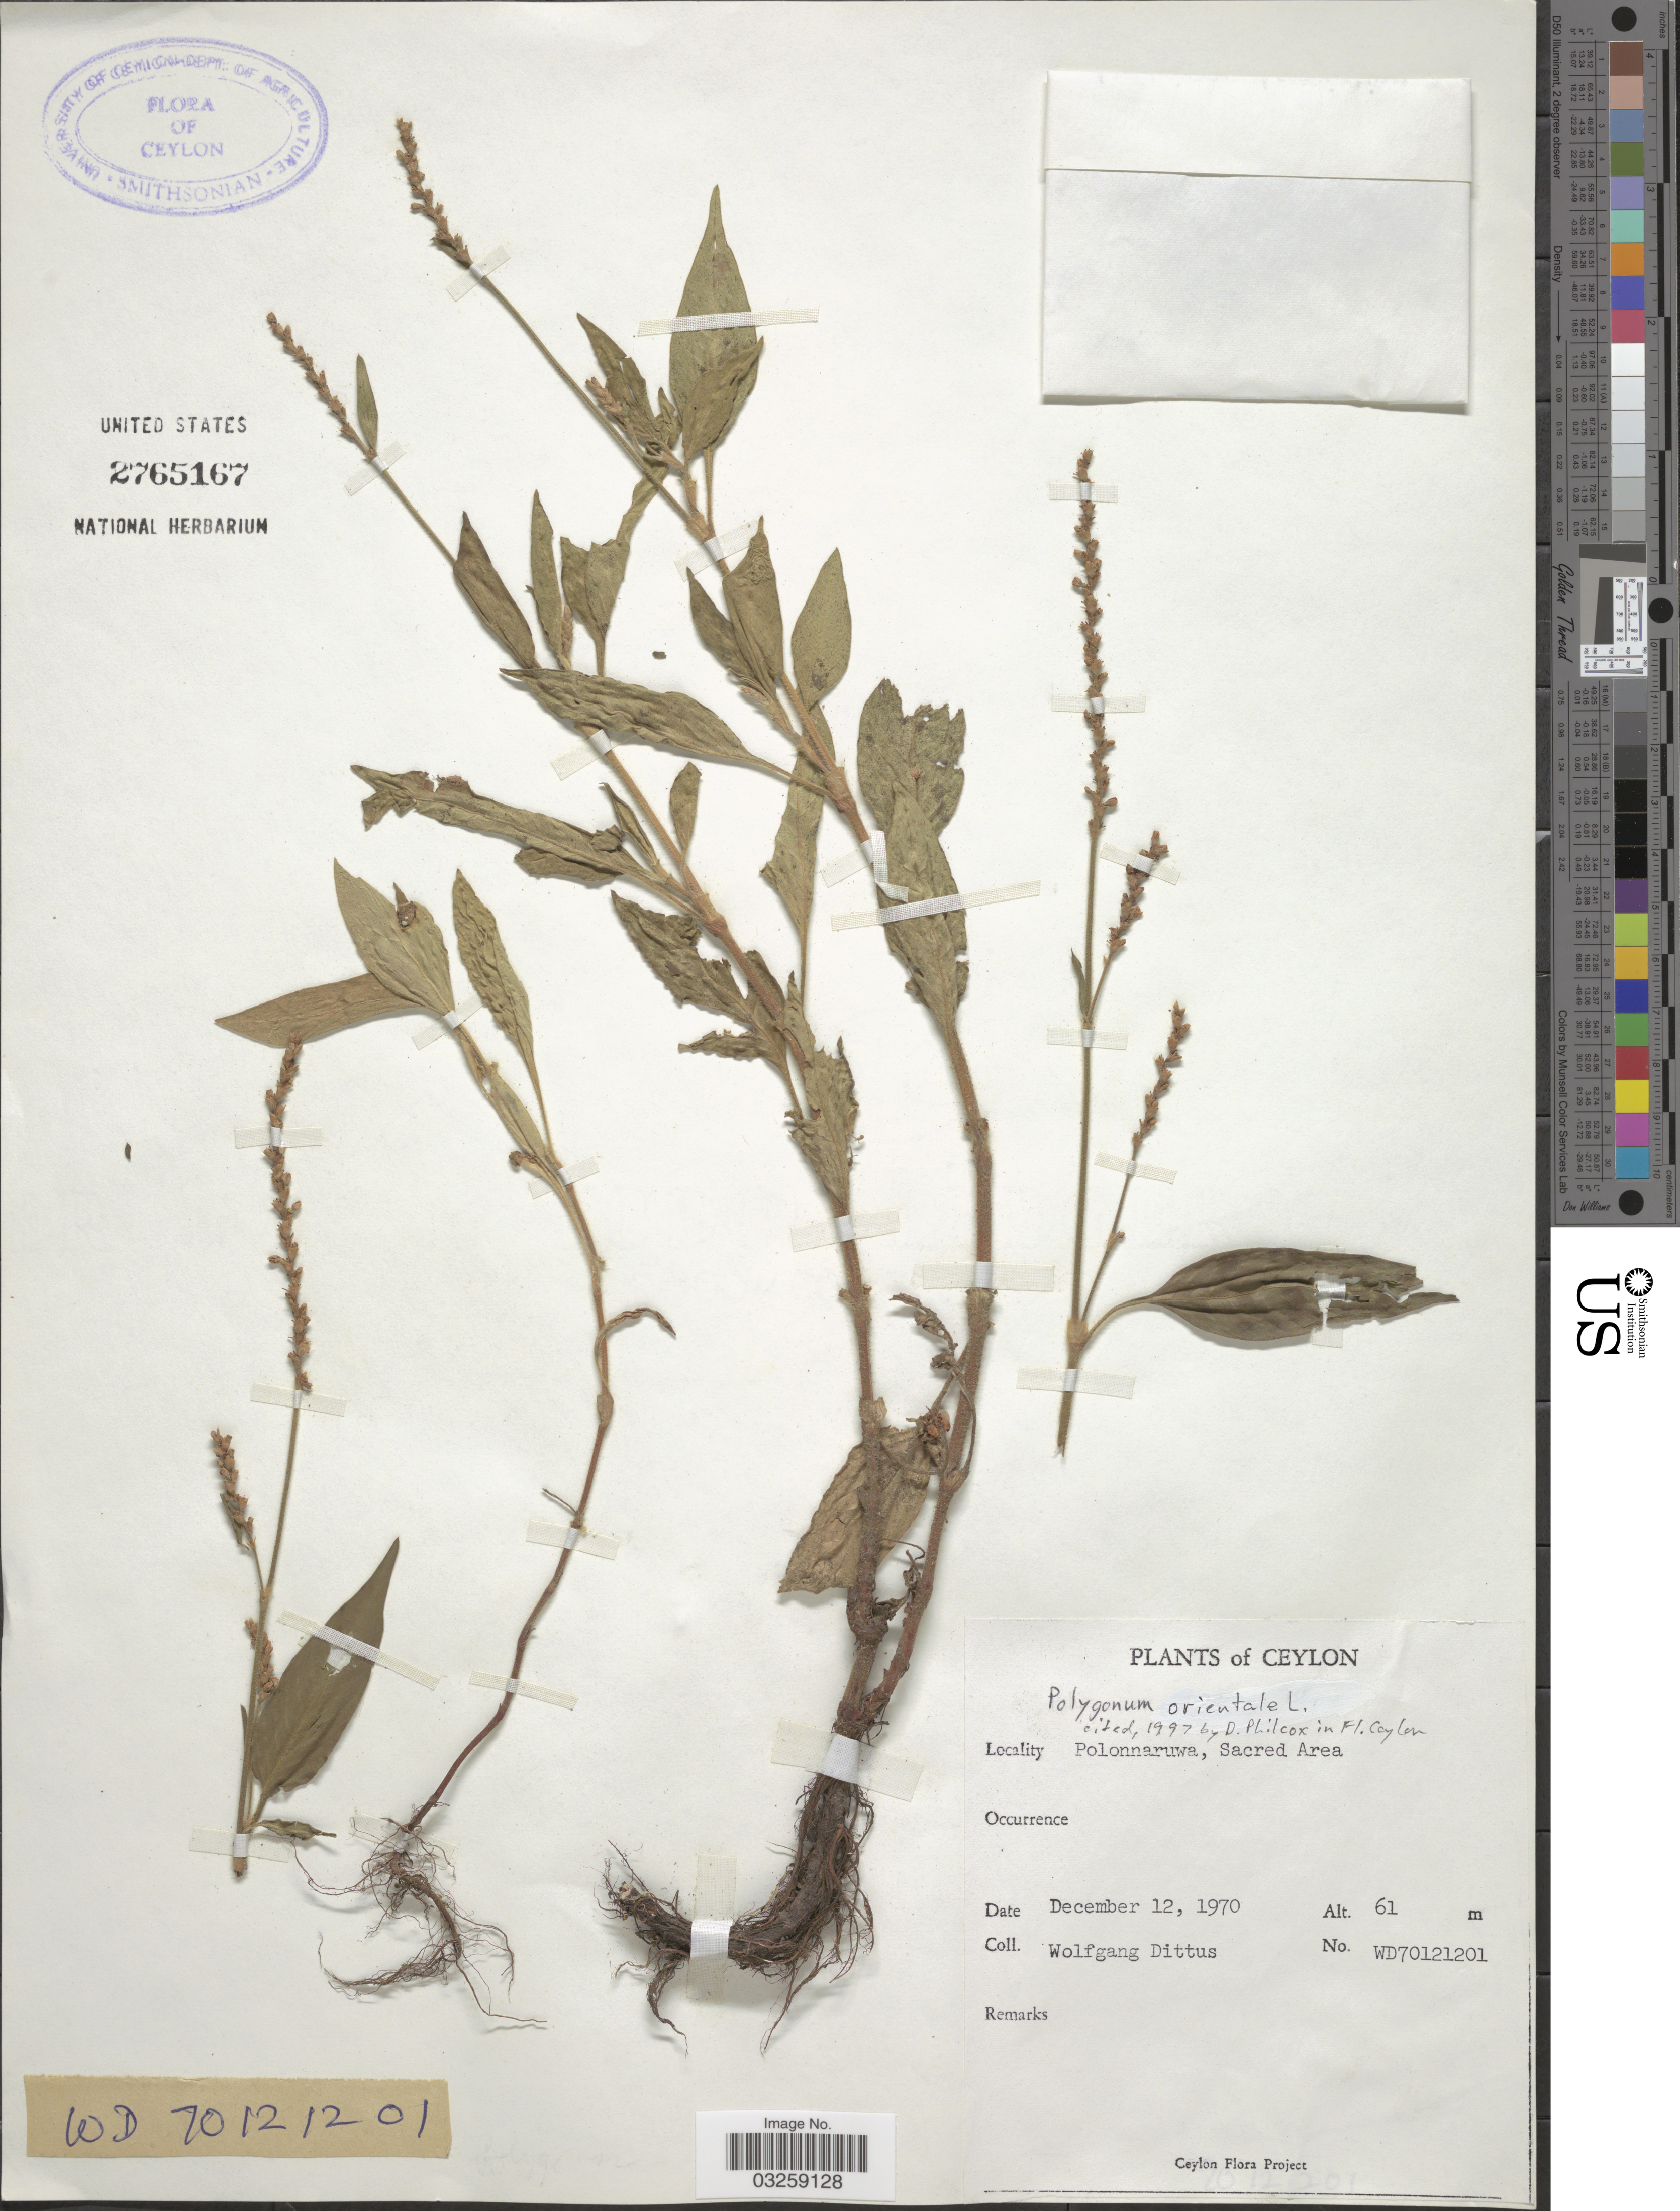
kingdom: Plantae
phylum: Tracheophyta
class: Magnoliopsida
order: Caryophyllales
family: Polygonaceae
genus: Polygonum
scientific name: Polygonum orientale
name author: L.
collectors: W. Dittus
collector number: WD70121201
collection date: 1970-12-12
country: Sri Lanka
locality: Ceylon. Polonnaruwa, Sacred Area.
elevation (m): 61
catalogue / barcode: US 2765167